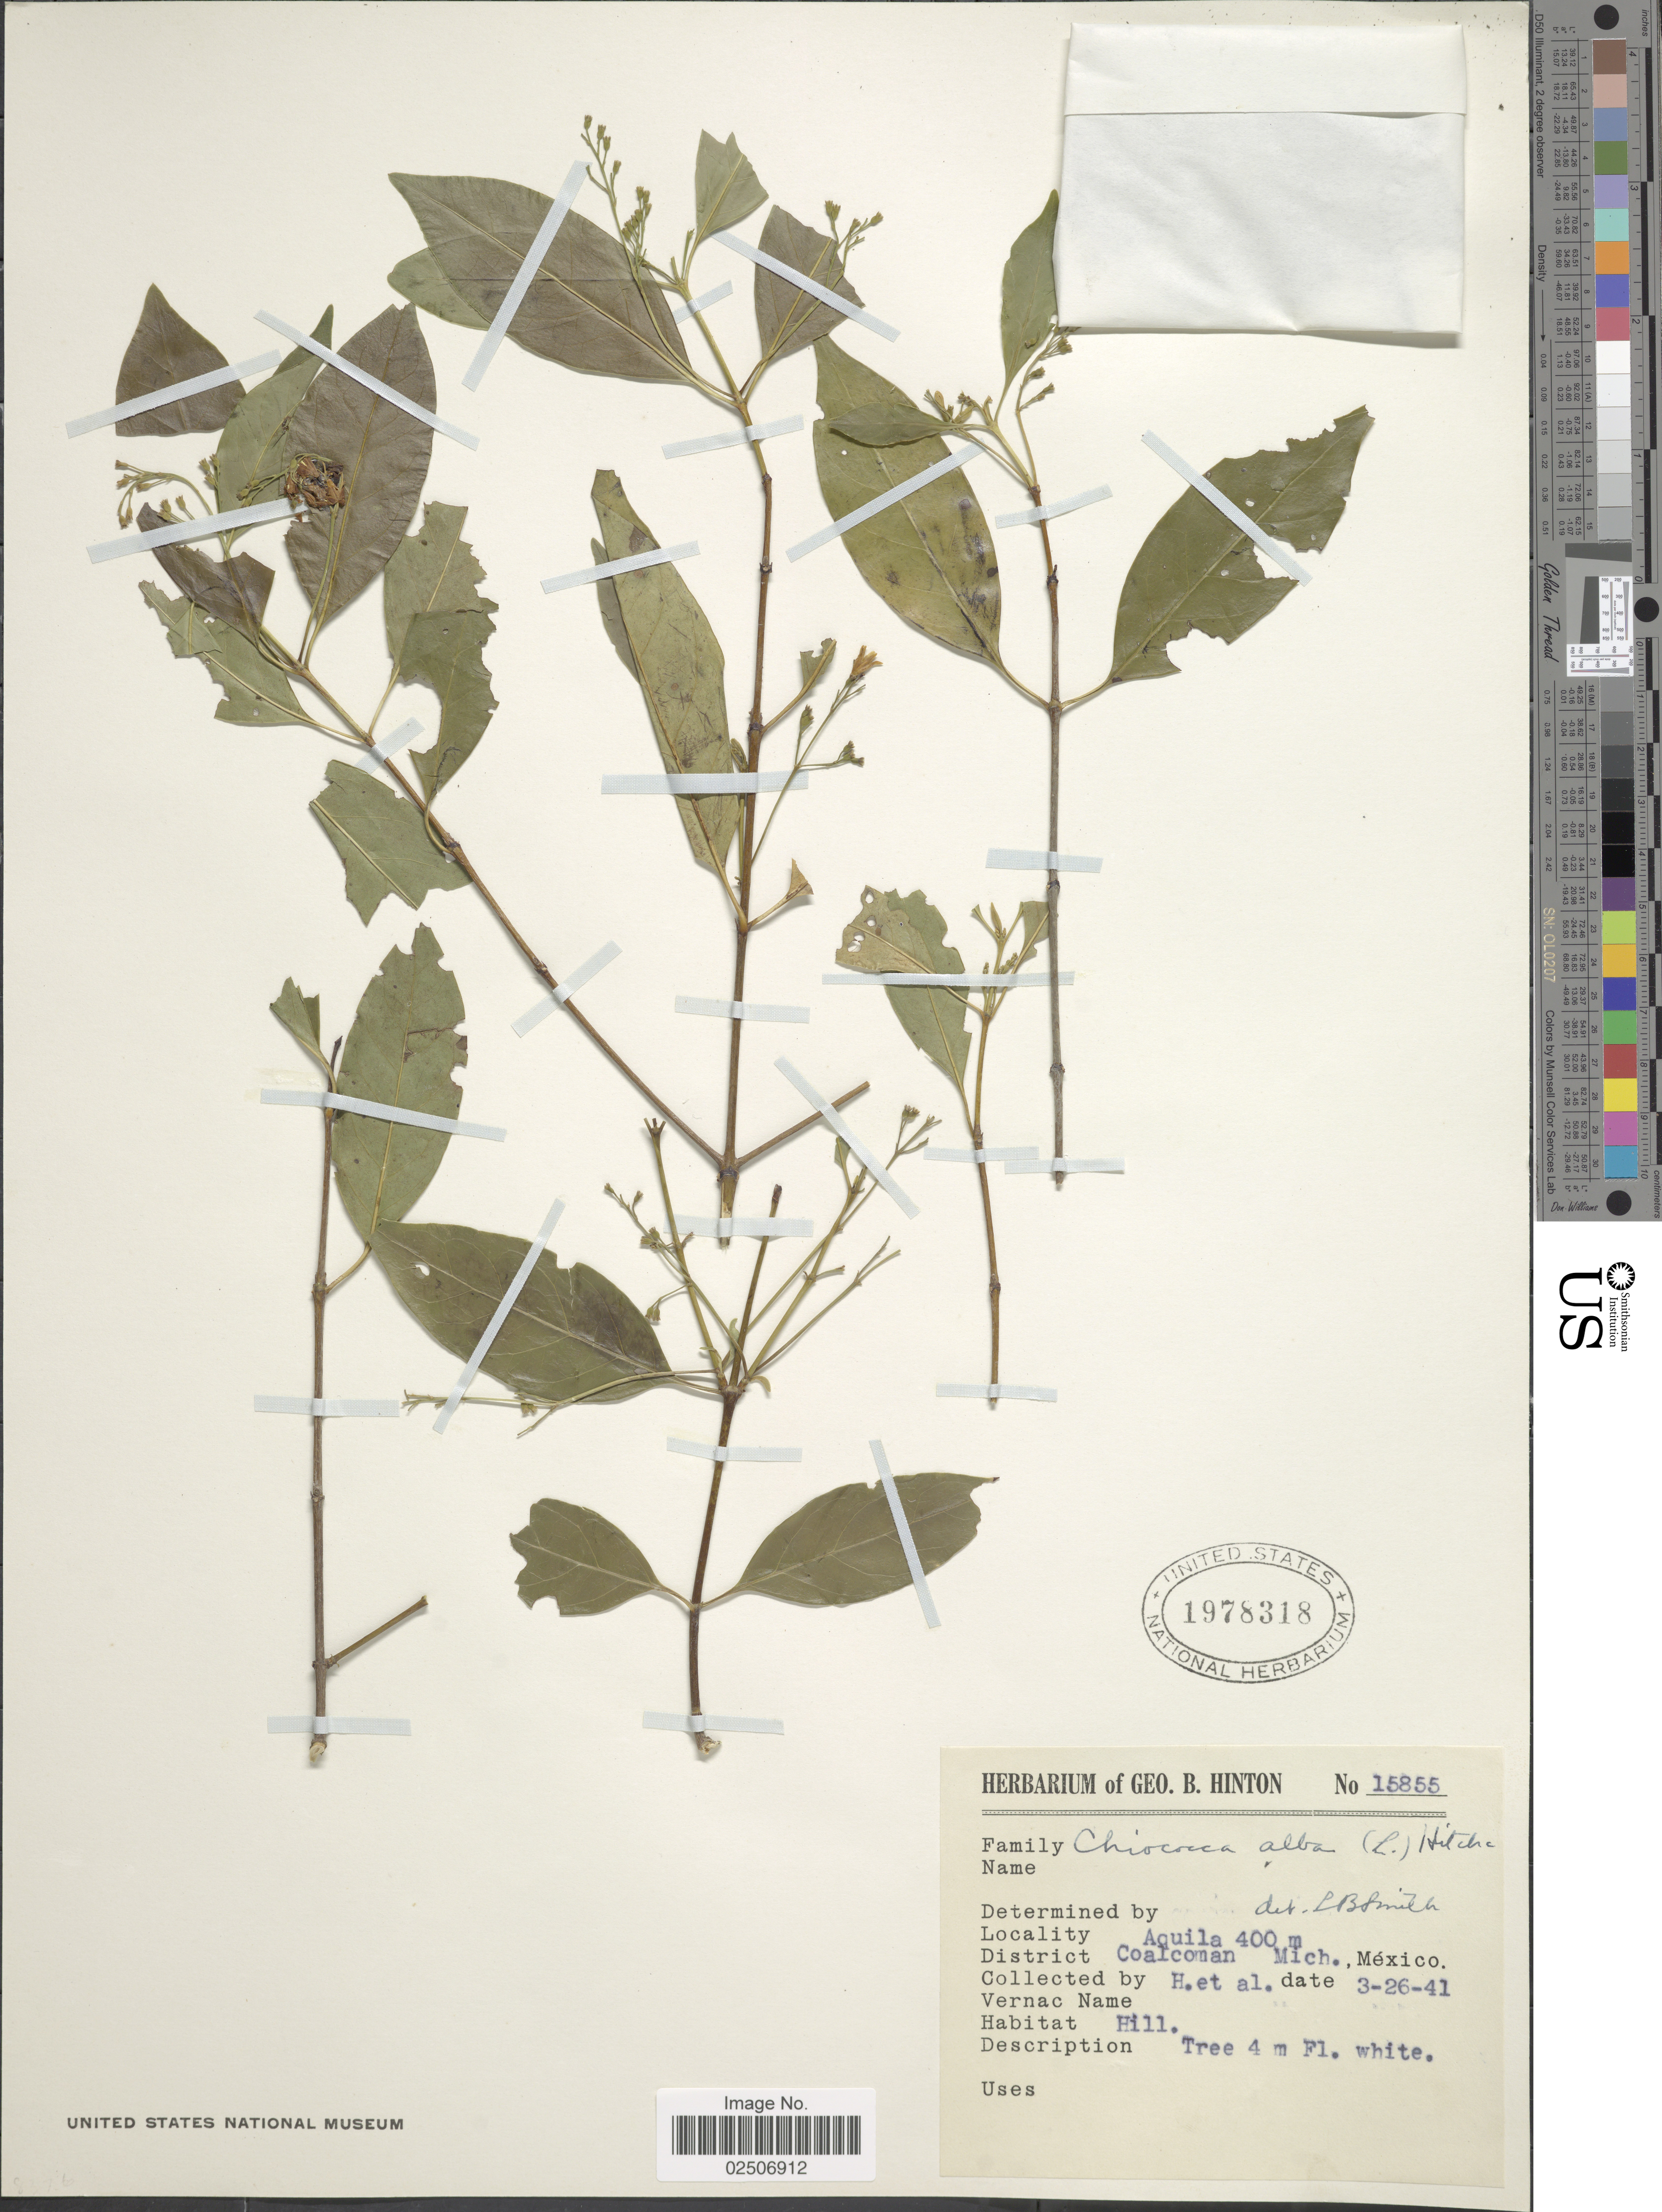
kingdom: Plantae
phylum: Tracheophyta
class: Magnoliopsida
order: Gentianales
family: Rubiaceae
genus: Chiococca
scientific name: Chiococca alba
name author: (L.) Hitchc.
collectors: G. B. Hinton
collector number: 15855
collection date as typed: Transcribed d/m/y: 26/3/41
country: Mexico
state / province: Michoacán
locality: District Coalcoman, Aquila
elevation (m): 400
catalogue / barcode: US 1978318